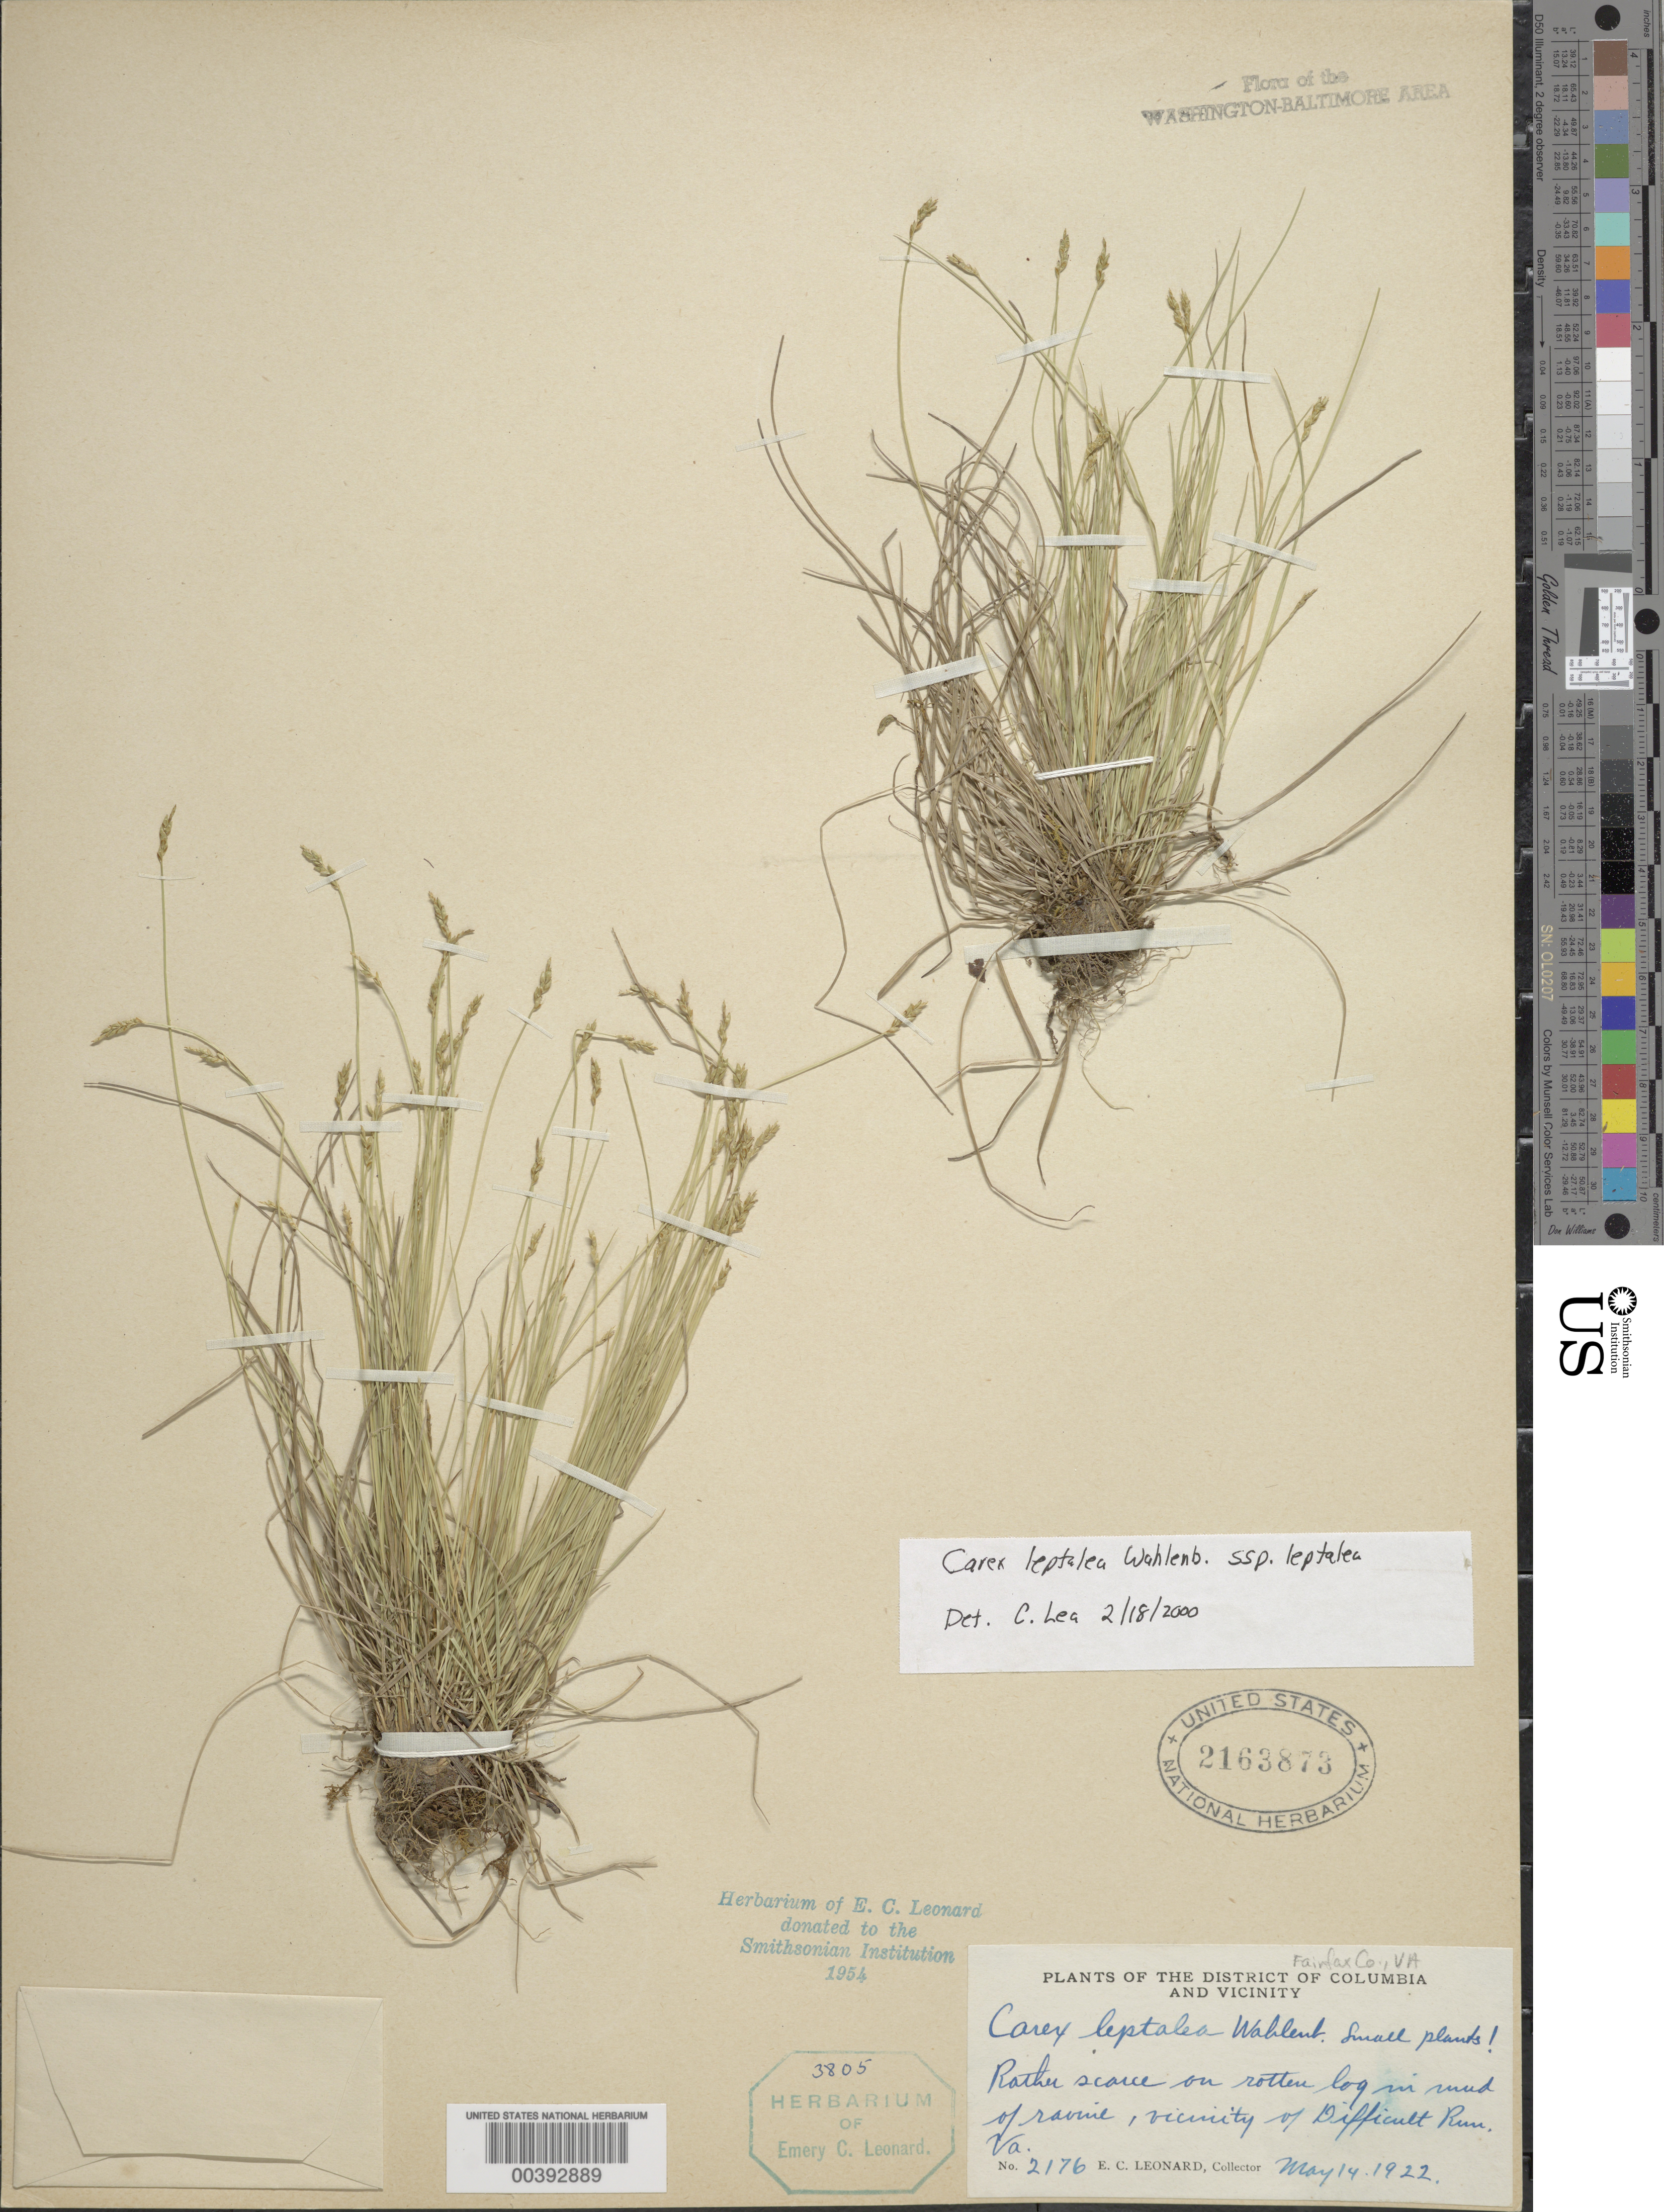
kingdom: Plantae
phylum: Tracheophyta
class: Liliopsida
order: Poales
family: Cyperaceae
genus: Carex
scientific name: Carex leptalea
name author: Wahlenb.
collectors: E. C. Leonard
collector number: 2176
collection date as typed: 14 May 1922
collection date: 1922-05-14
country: United States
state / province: Virginia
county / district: Fairfax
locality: Difficult Run vicinity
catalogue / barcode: US 2163873